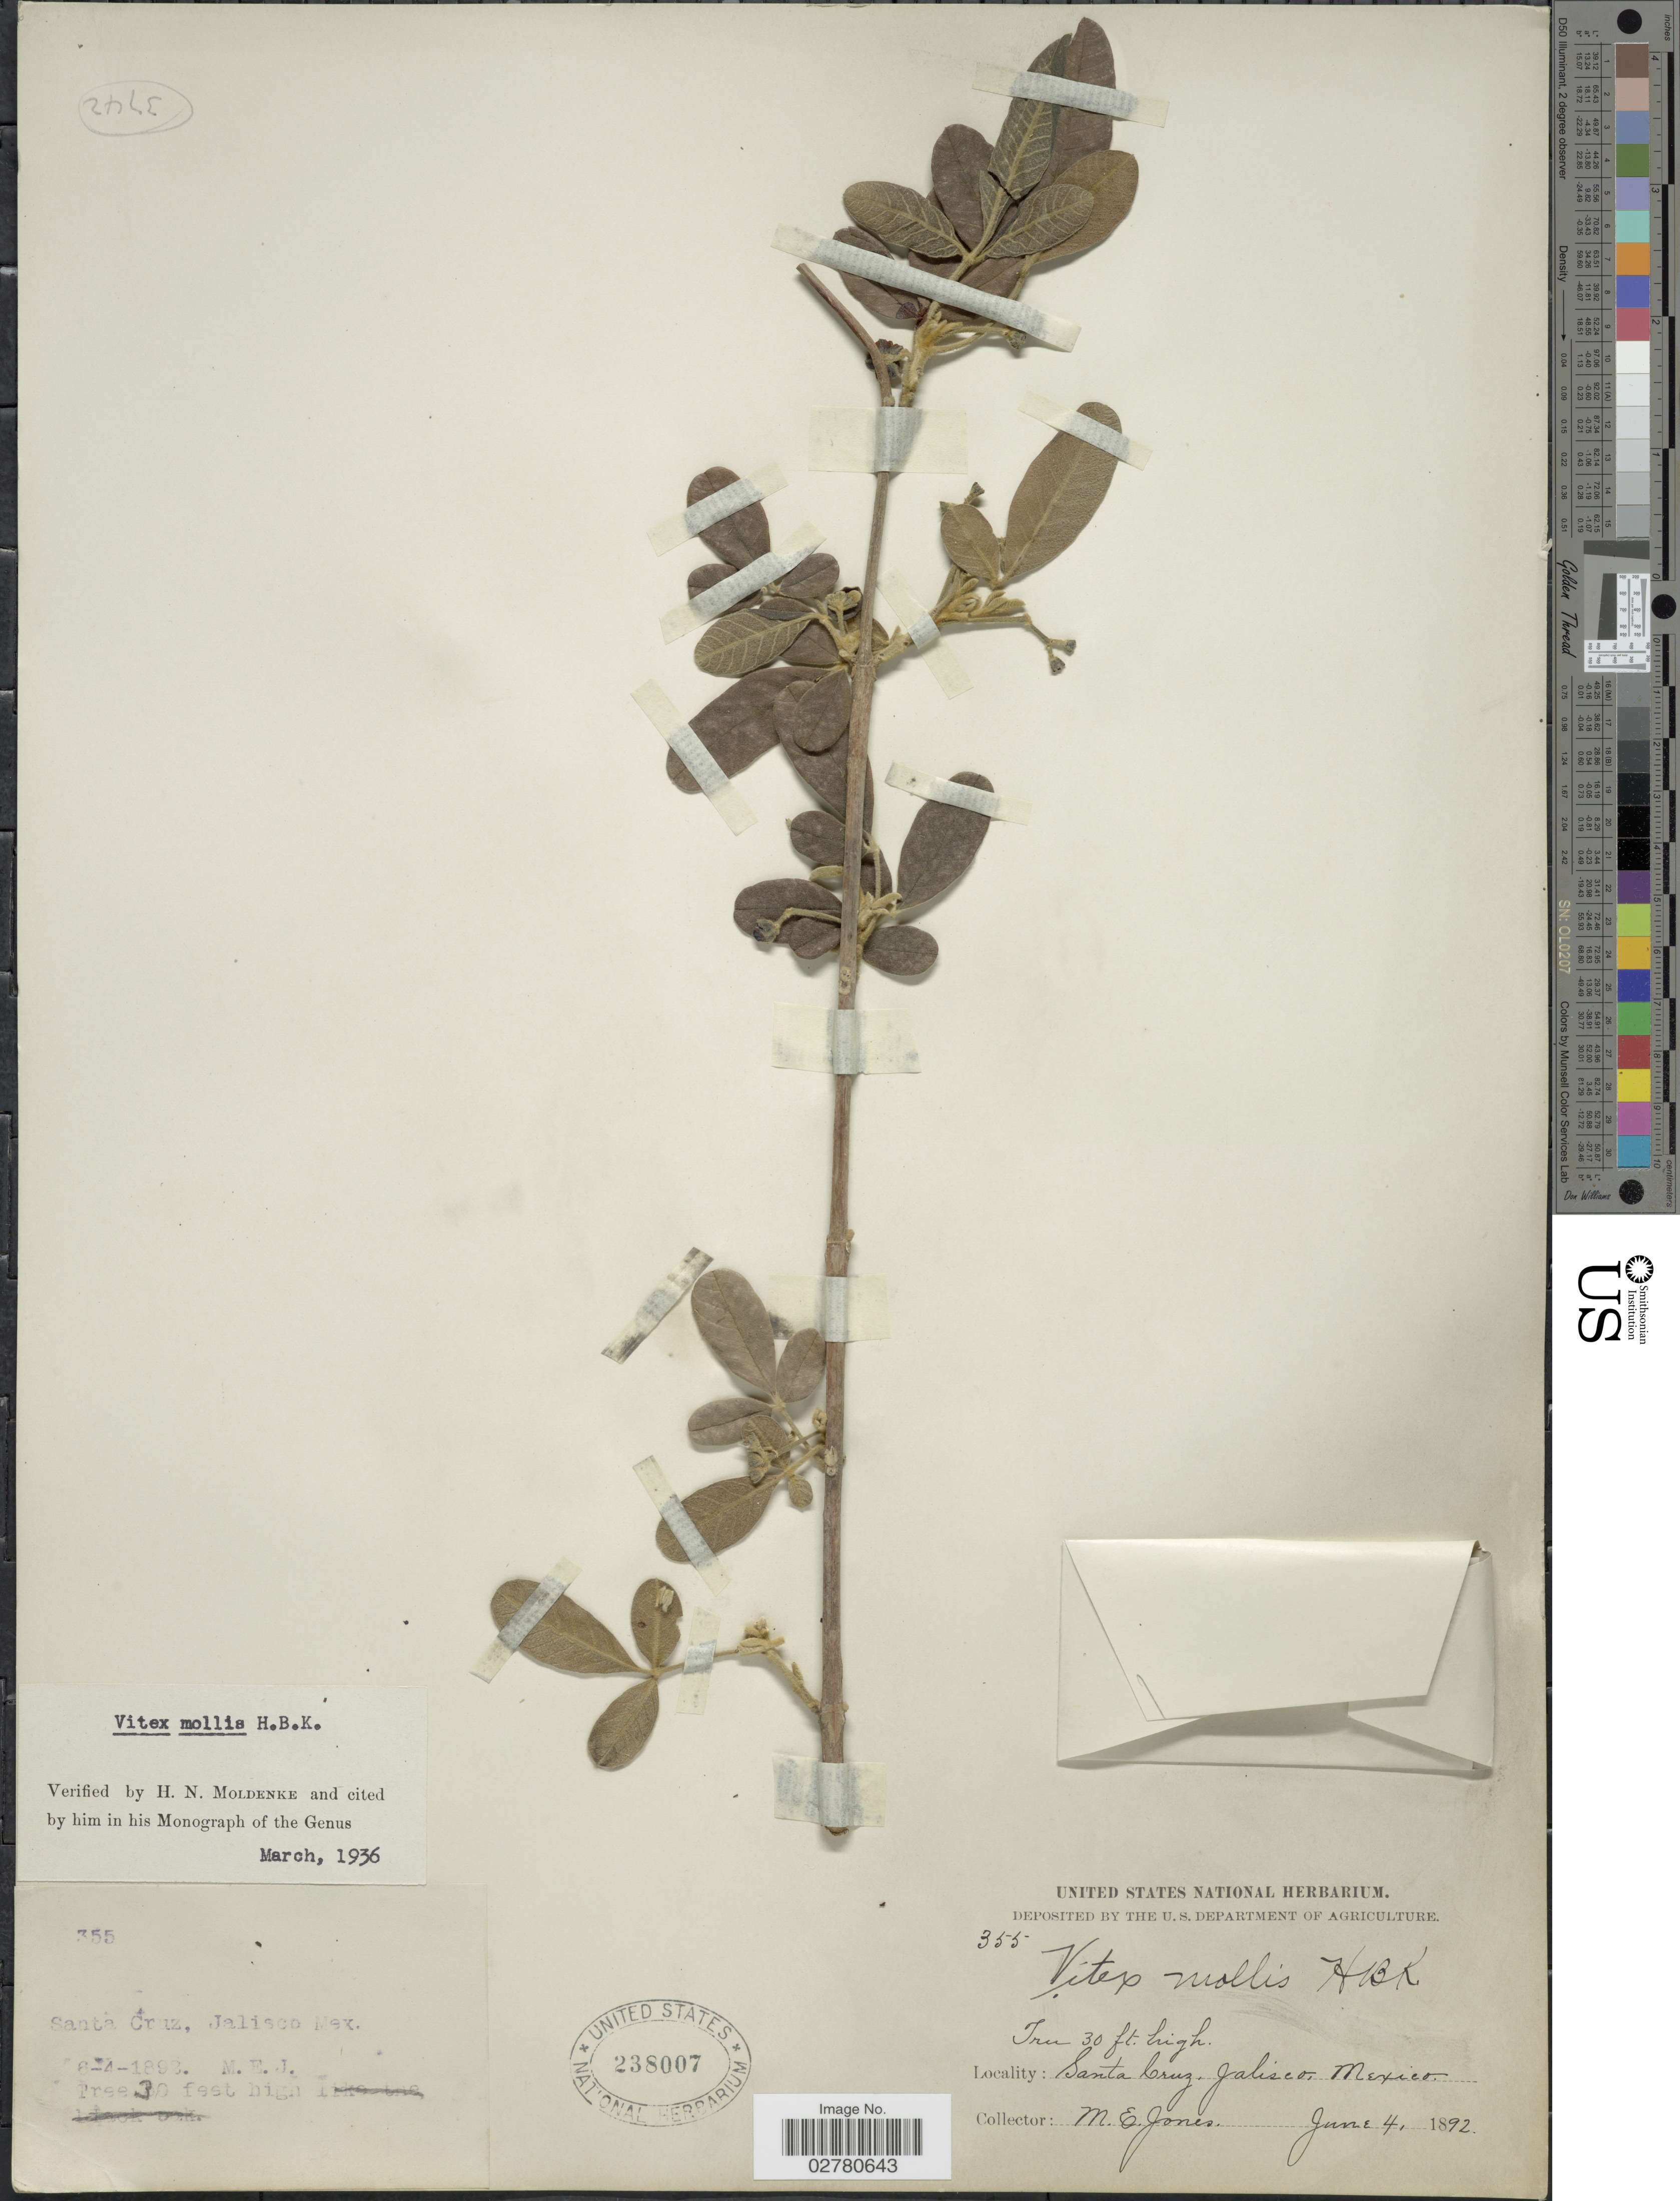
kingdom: Plantae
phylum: Tracheophyta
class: Magnoliopsida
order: Lamiales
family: Lamiaceae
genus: Vitex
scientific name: Vitex mollis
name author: Kunth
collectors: M. E. Jones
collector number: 355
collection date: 1892-06-04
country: Mexico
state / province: Jalisco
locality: Santa Cruz.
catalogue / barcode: US 238007